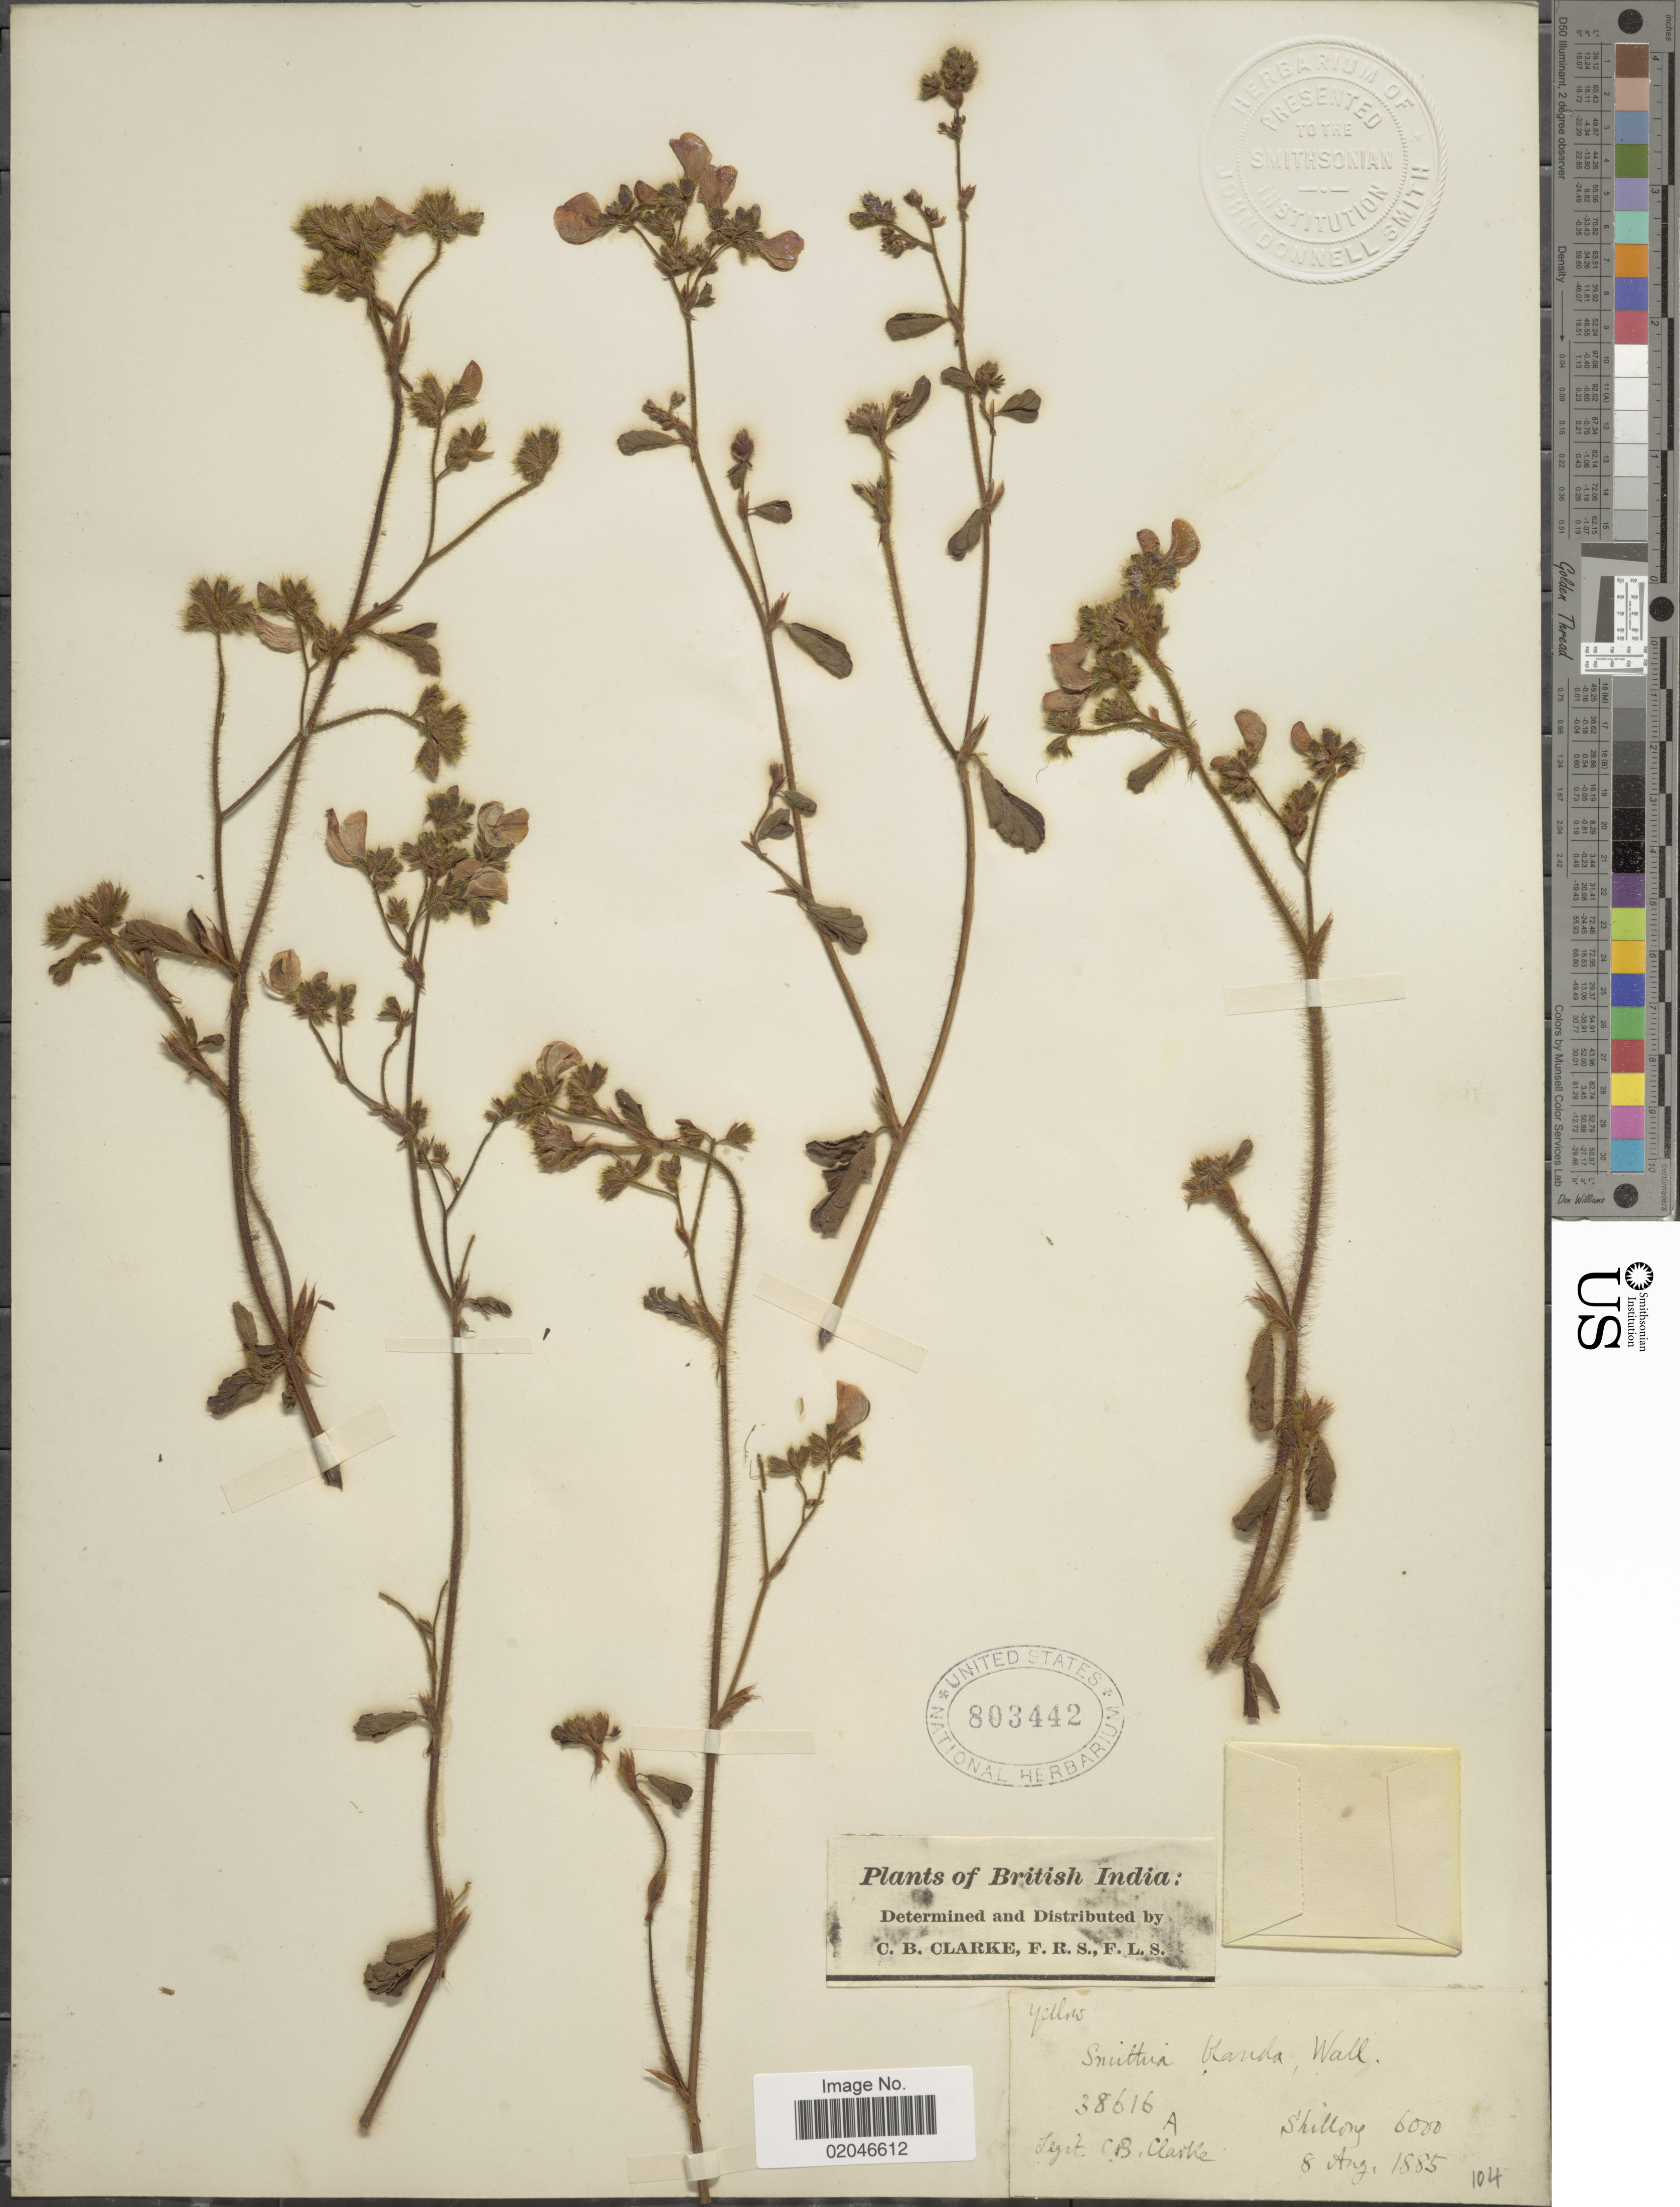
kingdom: Plantae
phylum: Tracheophyta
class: Magnoliopsida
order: Fabales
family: Fabaceae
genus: Smithia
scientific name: Smithia blanda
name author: Wall.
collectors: C. B. Clarke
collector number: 3816A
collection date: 1885-08-08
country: India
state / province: Meghalaya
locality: Shillong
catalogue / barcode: US 803442